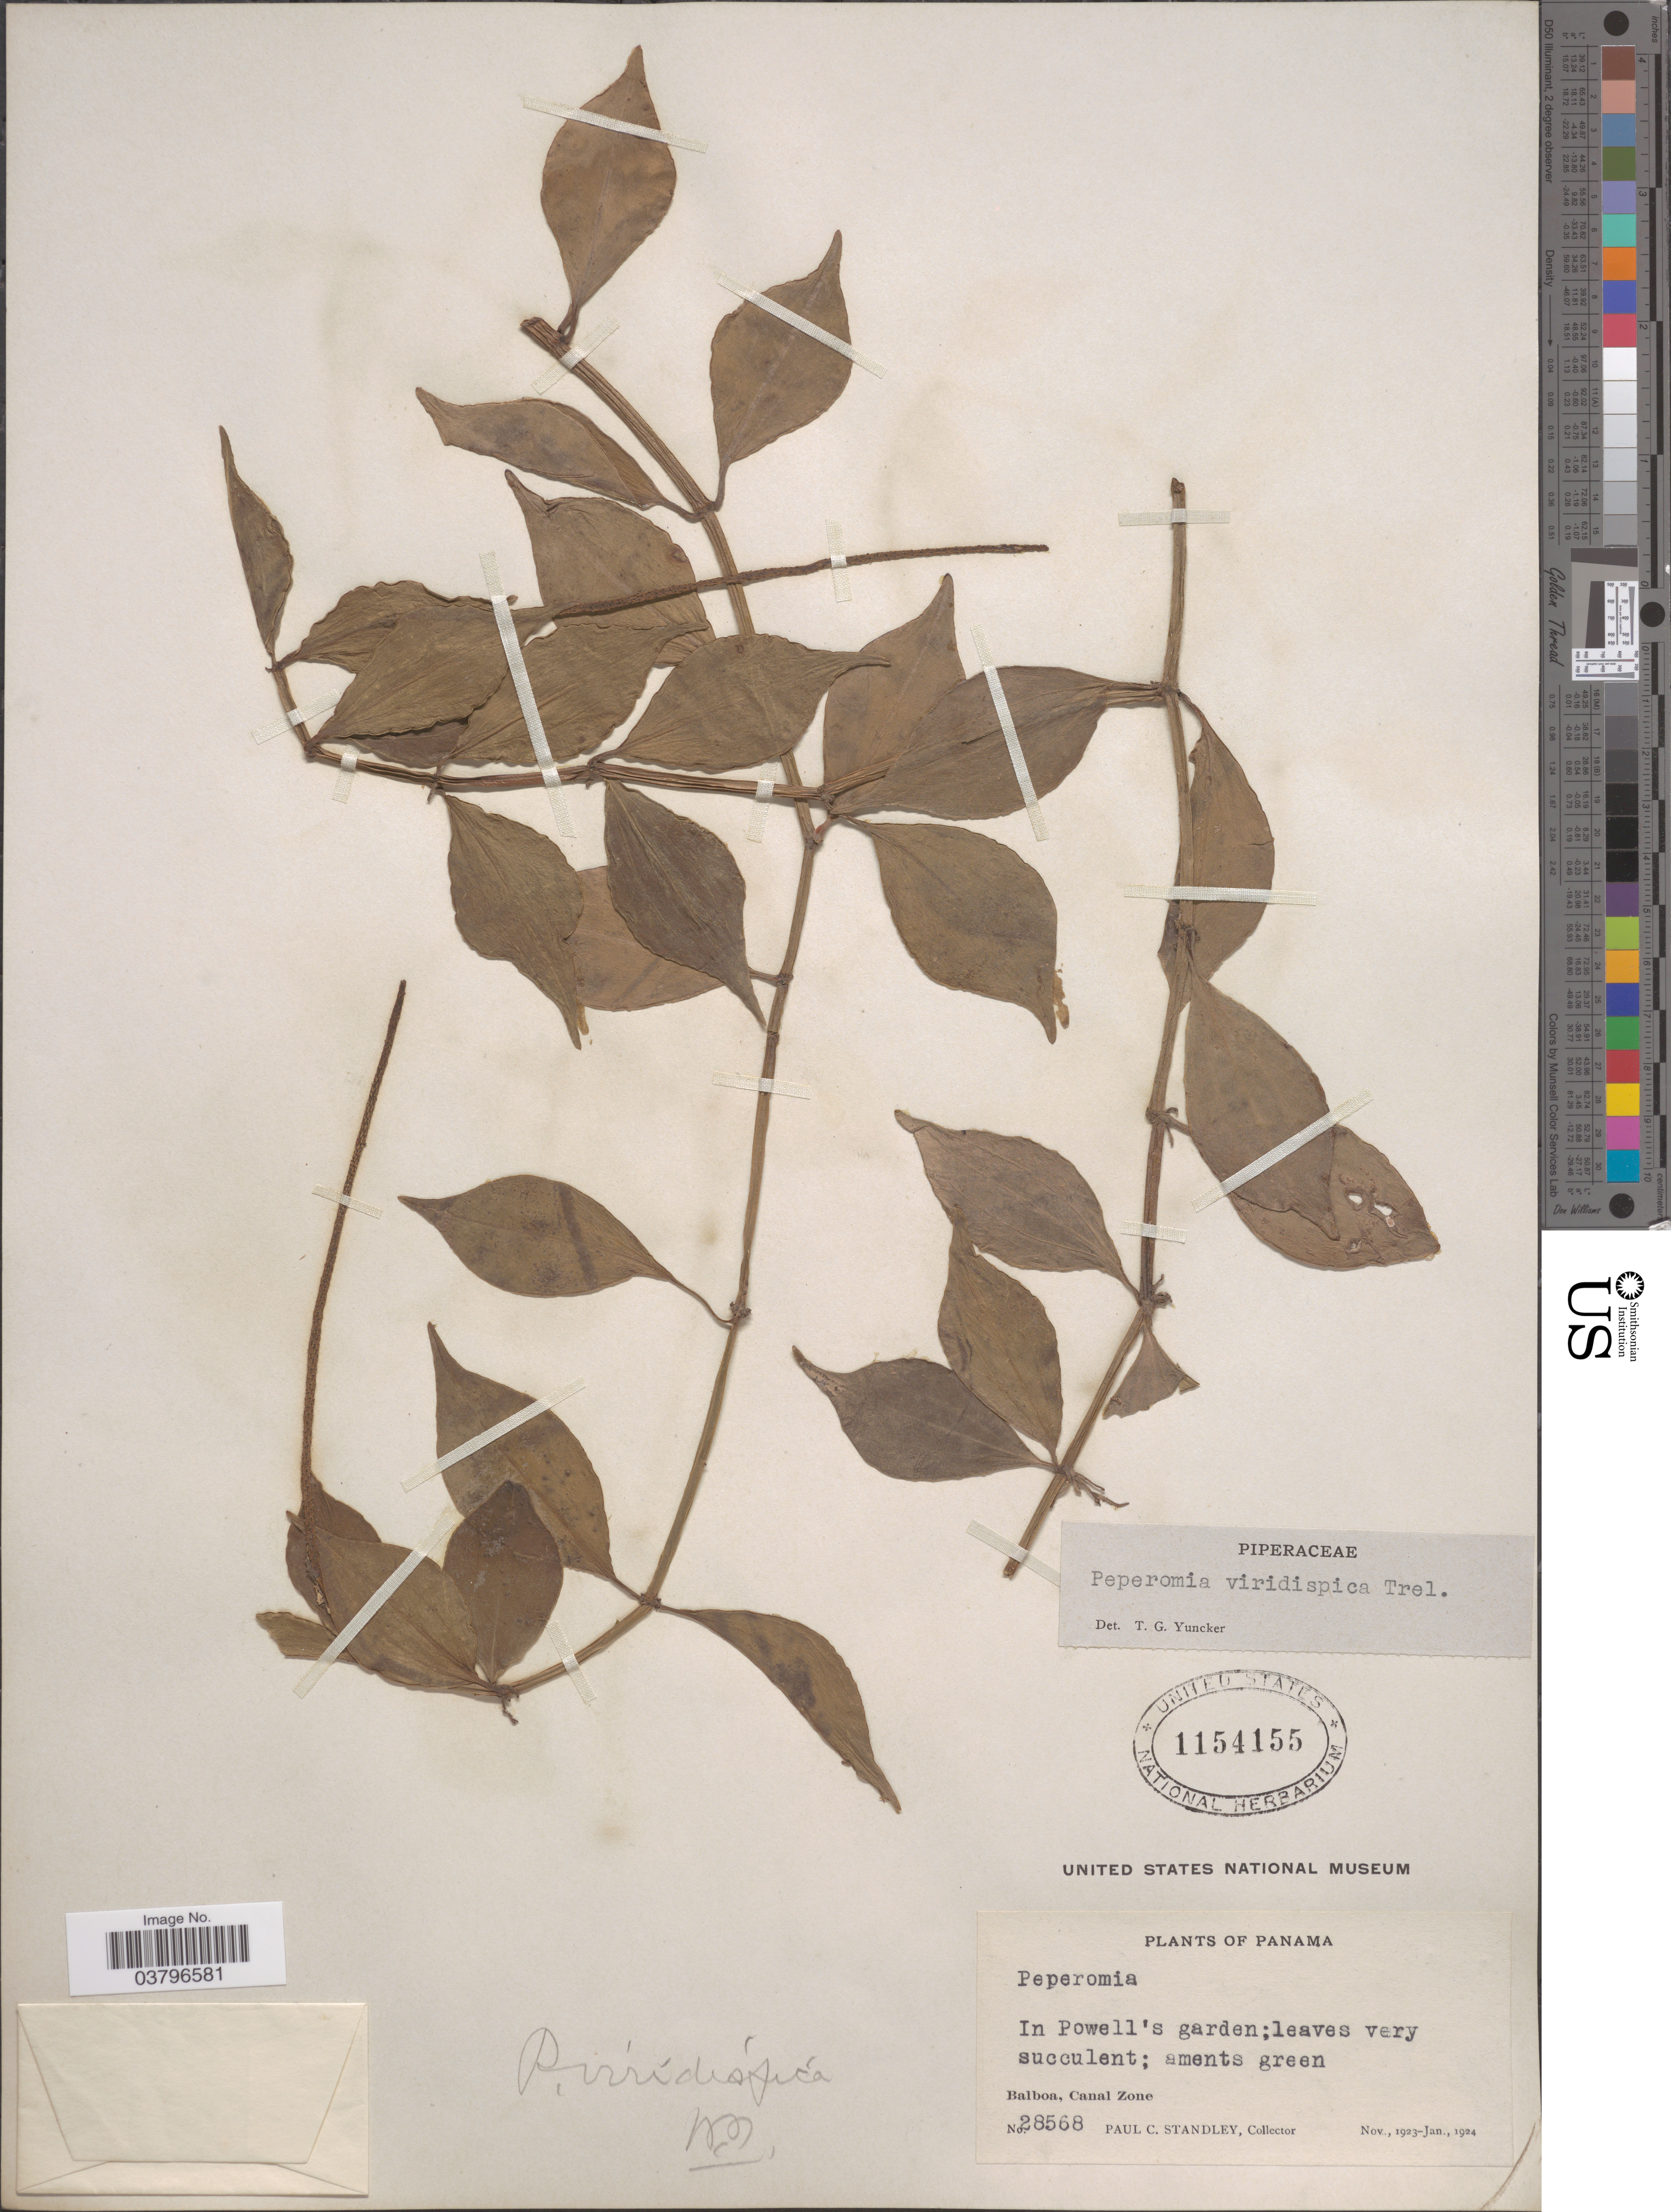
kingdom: Plantae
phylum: Tracheophyta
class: Magnoliopsida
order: Piperales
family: Piperaceae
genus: Peperomia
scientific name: Peperomia angustata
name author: Kunth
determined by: Jiménez, José Estaban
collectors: P. C. Standley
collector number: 28568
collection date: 1923-11/1924-01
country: Panama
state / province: Colón / Panamá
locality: In Powell's garden. Balboa, Canal Zone.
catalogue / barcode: US 1154155